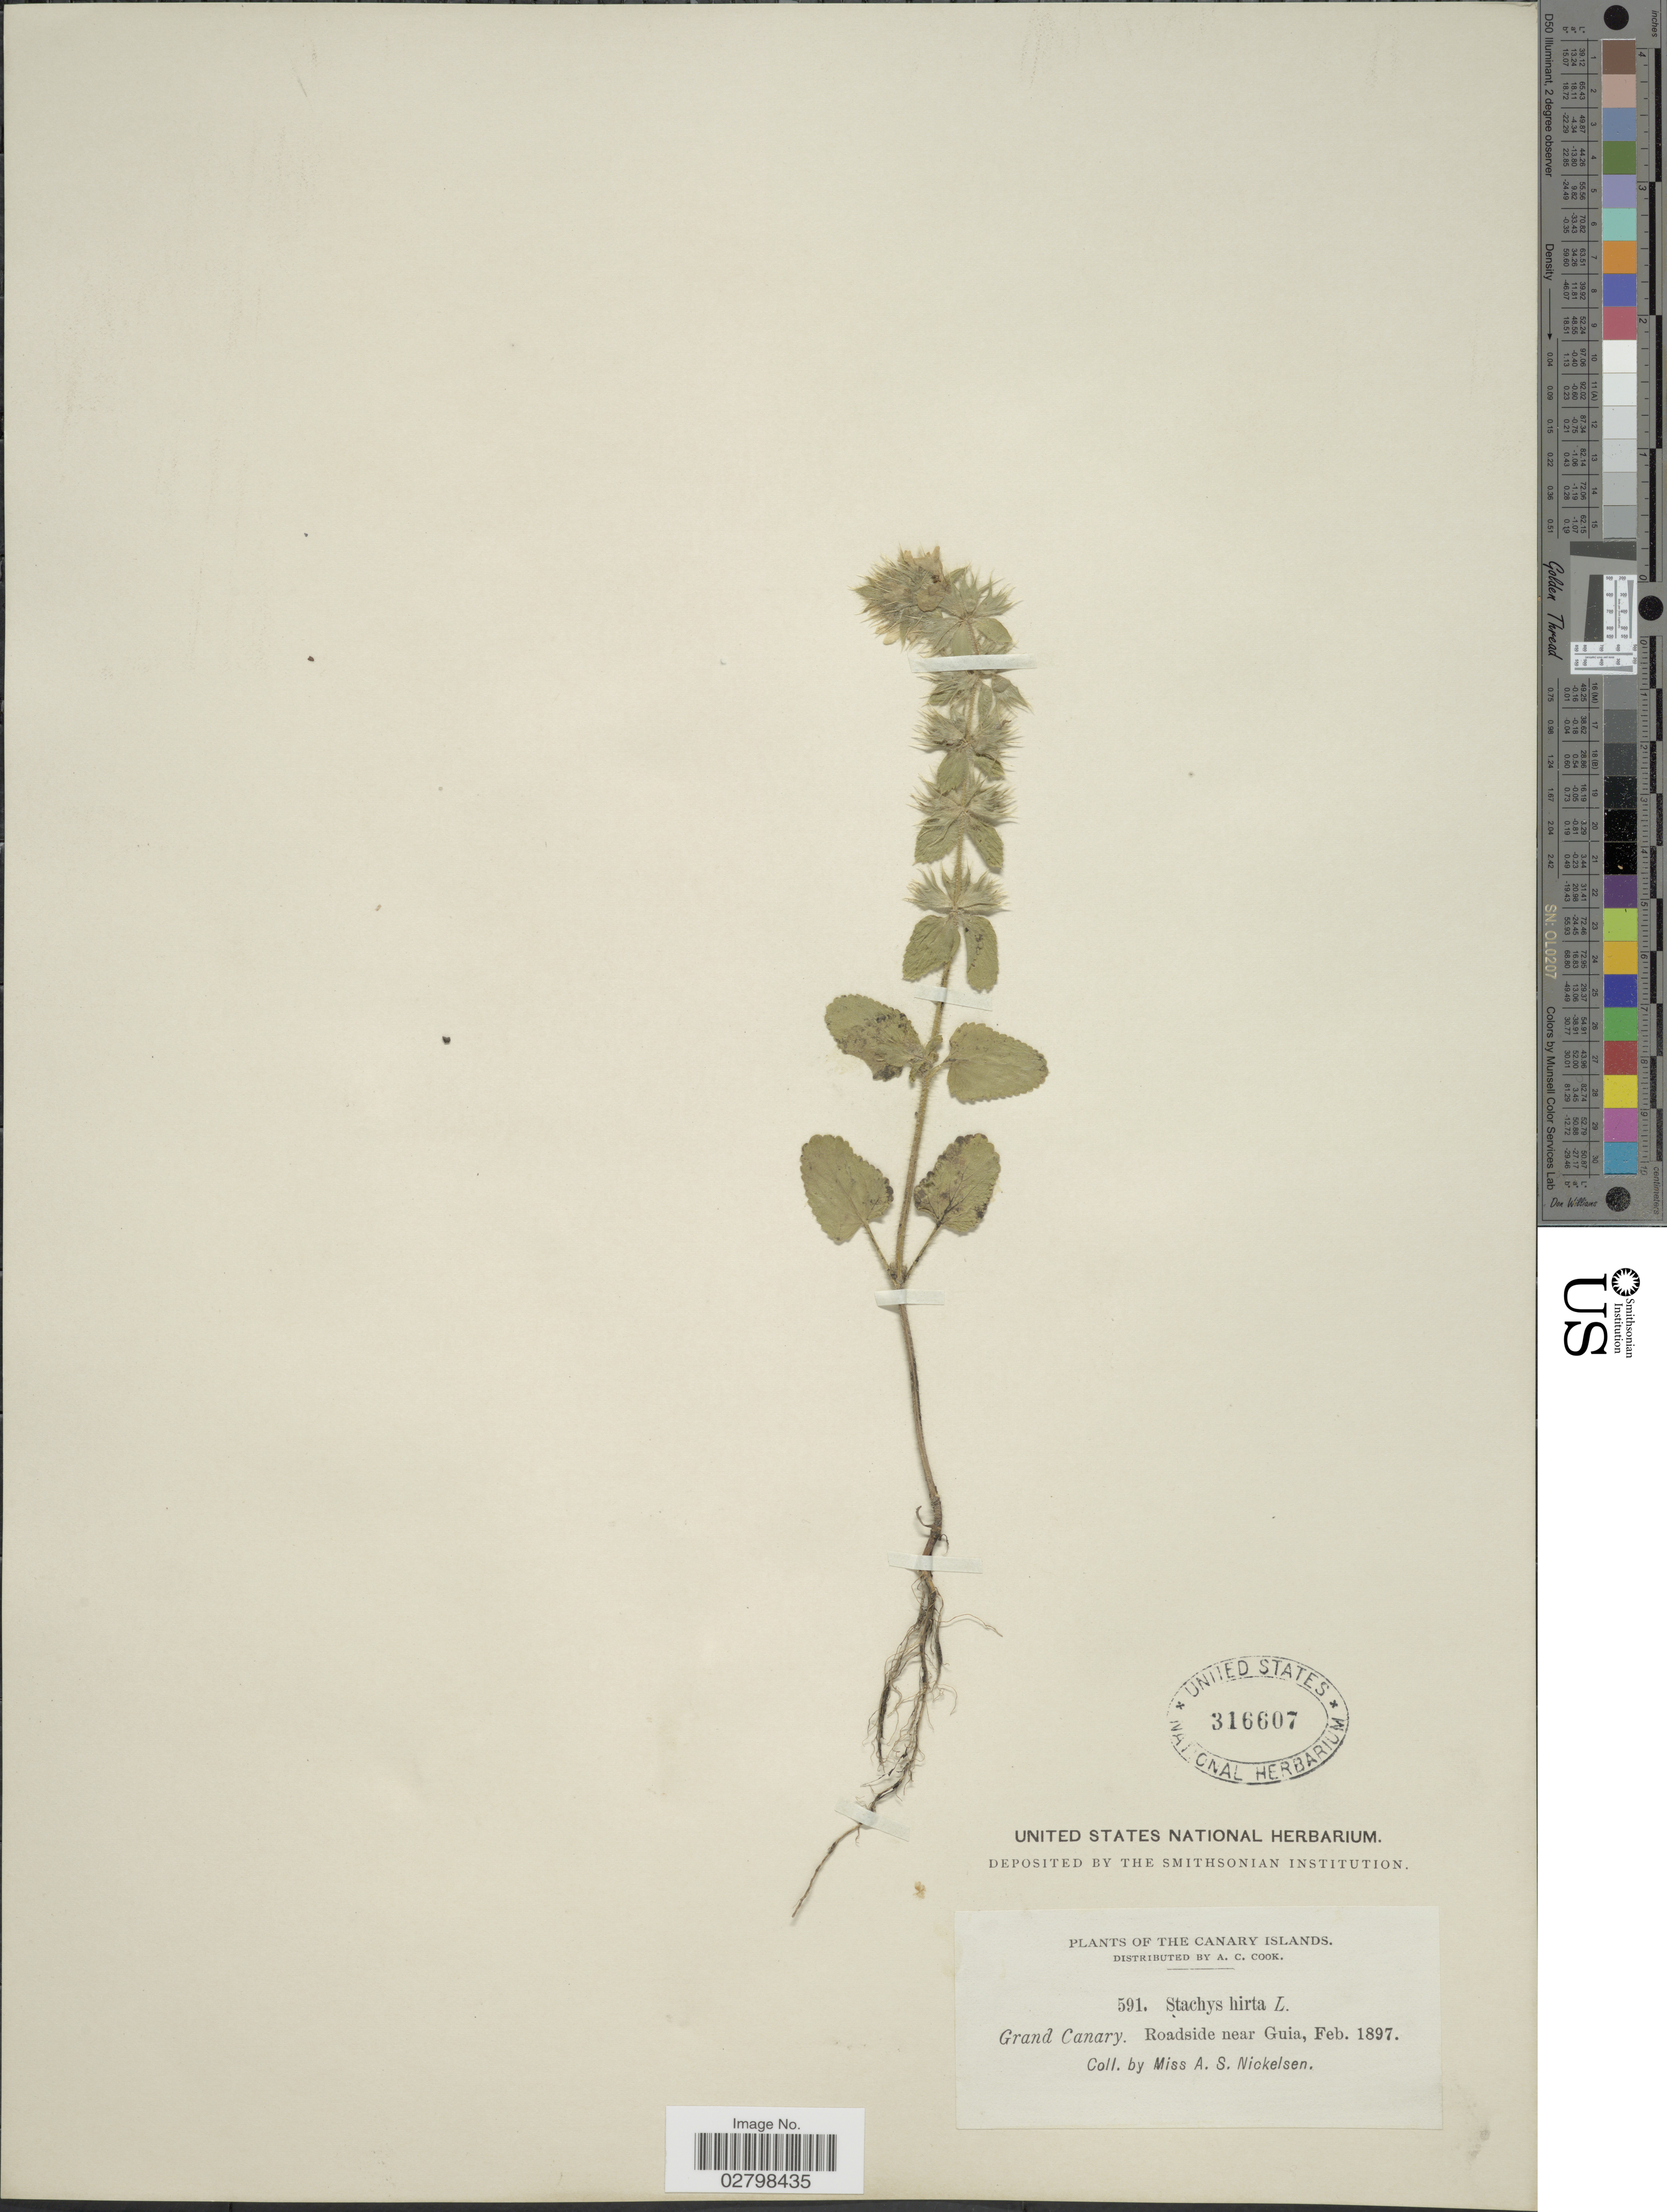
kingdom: Plantae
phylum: Tracheophyta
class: Magnoliopsida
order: Lamiales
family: Lamiaceae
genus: Stachys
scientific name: Stachys hirta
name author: L.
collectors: A. Nickelsen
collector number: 591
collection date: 1897-02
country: Spain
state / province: Canarias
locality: Canary Islands. Grand Canary. Roadside near Guia.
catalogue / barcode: US 316607